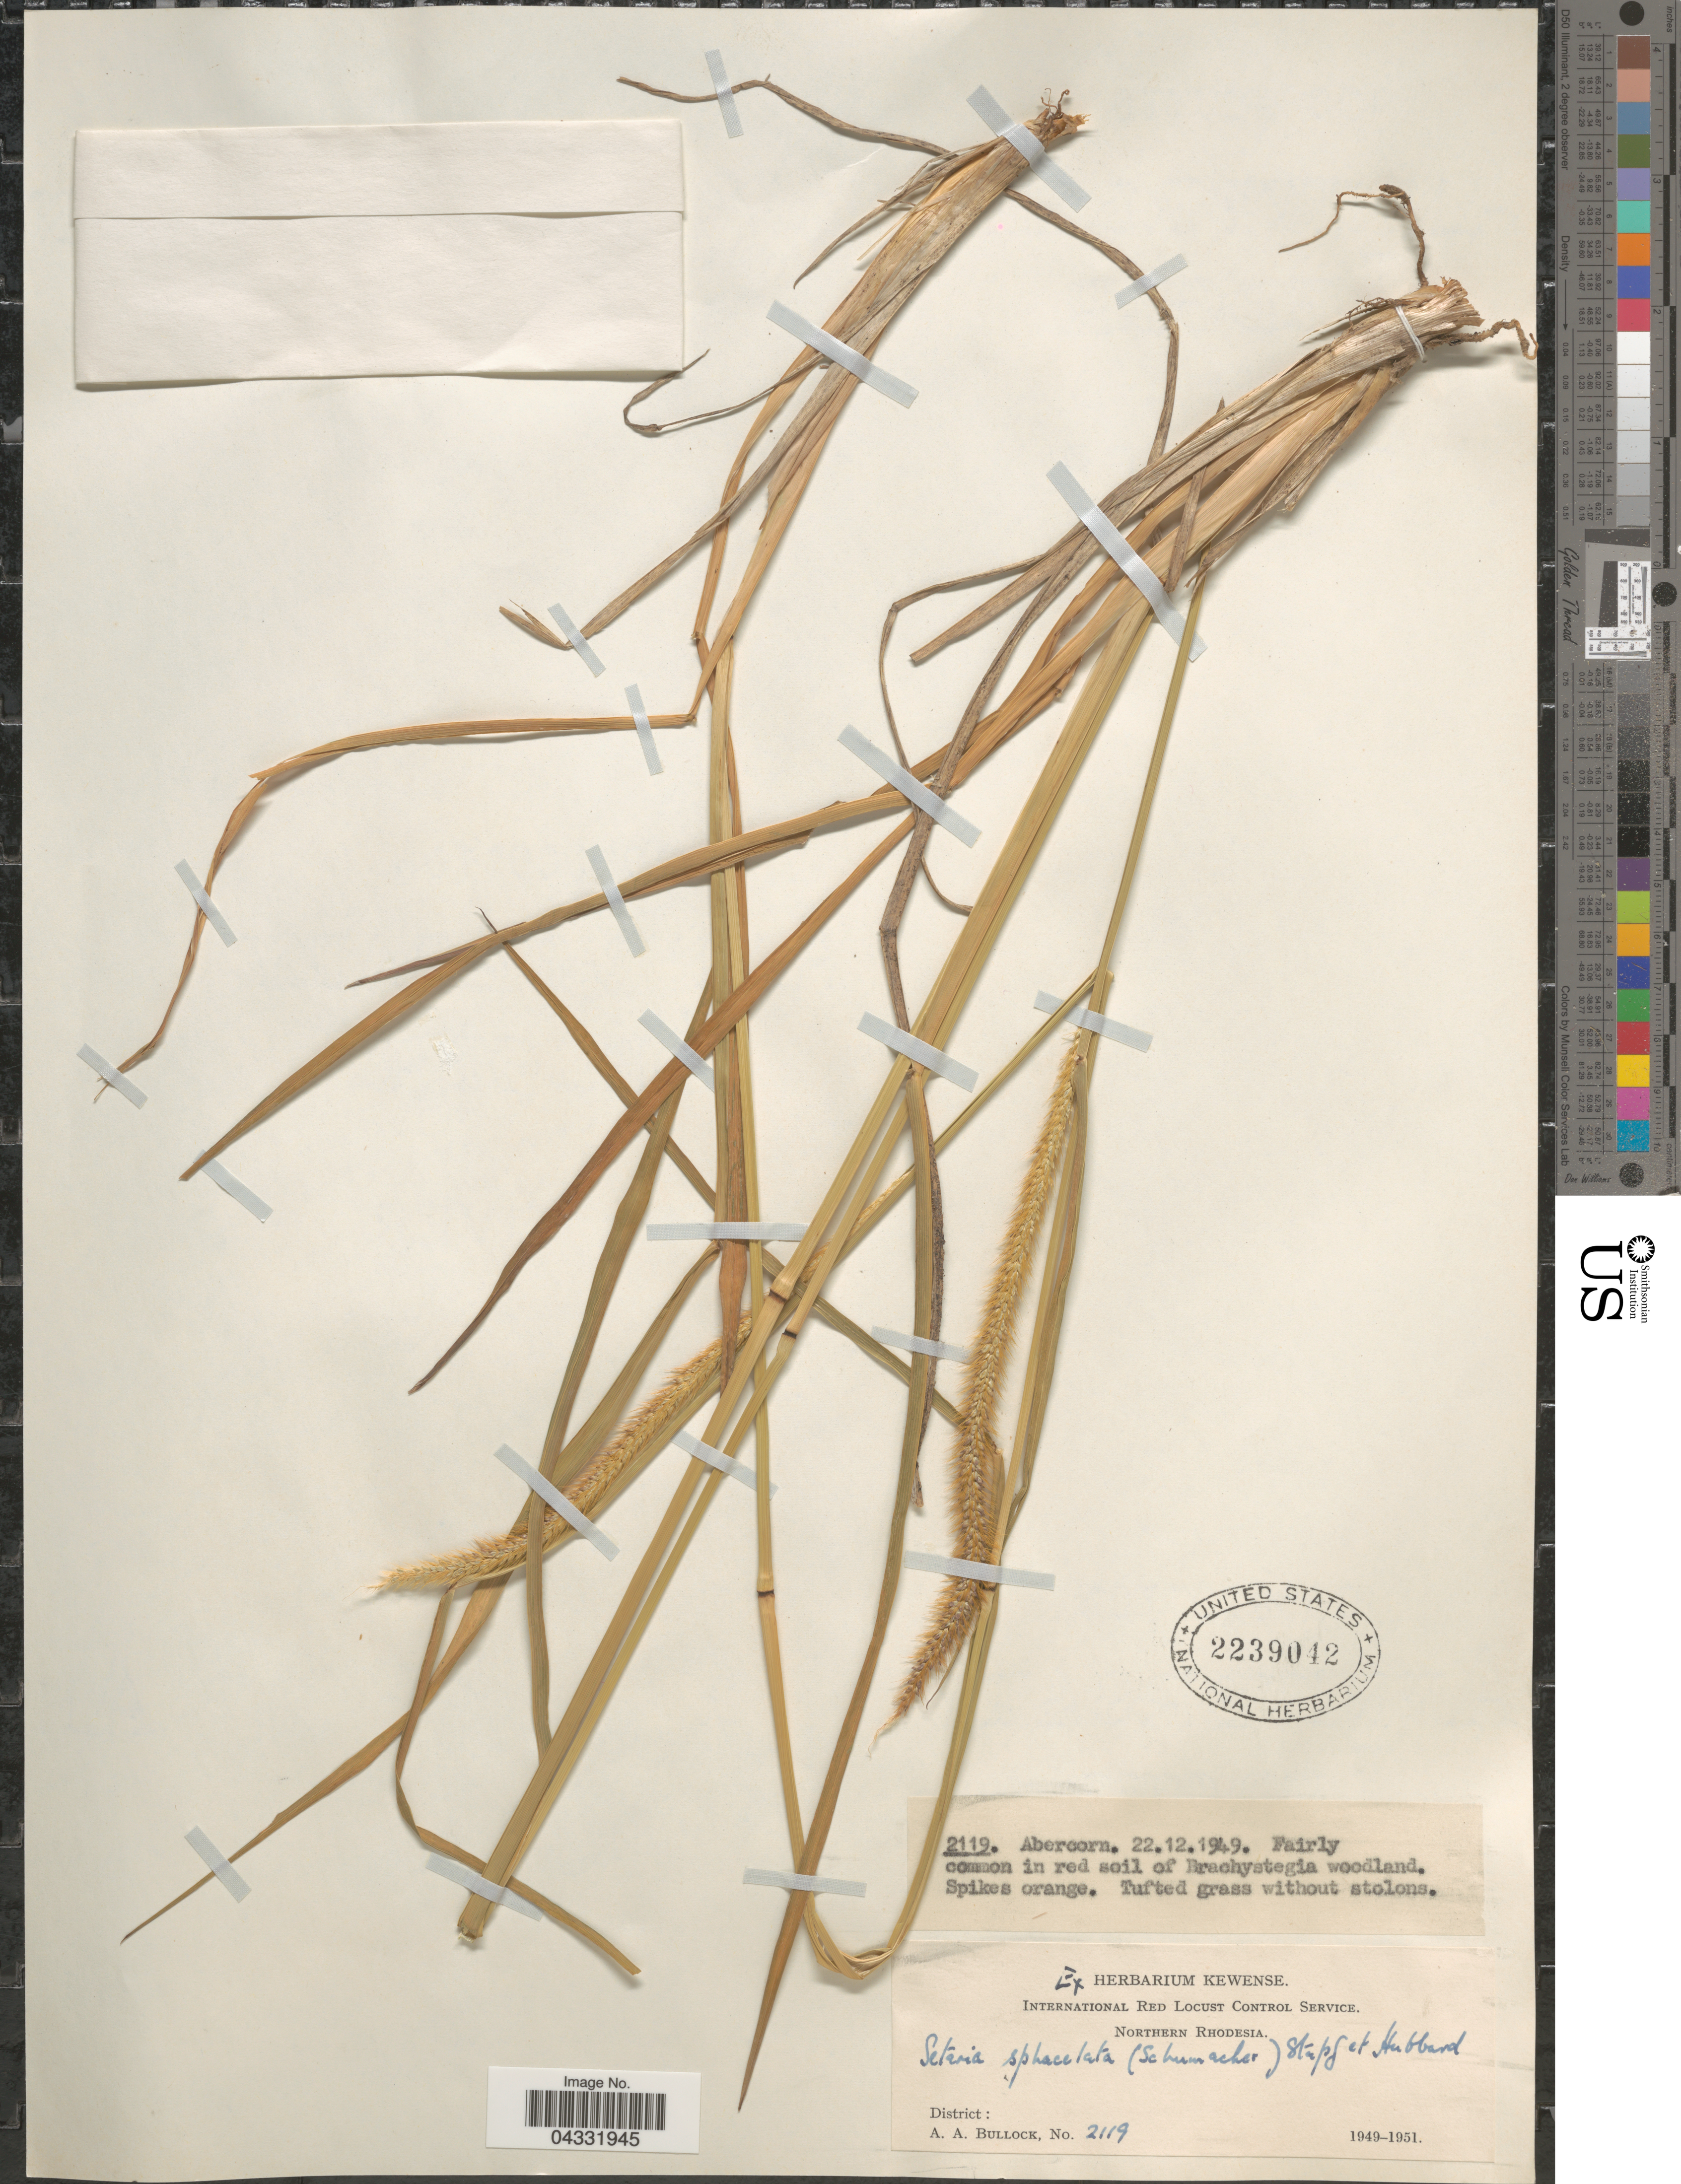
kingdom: Plantae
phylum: Tracheophyta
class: Liliopsida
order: Poales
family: Poaceae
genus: Setaria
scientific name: Setaria sphacelata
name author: (Schumach.) Stapf & Hubb. ex Moss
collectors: A. Bullock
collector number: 2119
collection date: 1949-12-22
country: Zambia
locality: Northern Rhodesia. Abercorn.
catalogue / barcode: US 2239042